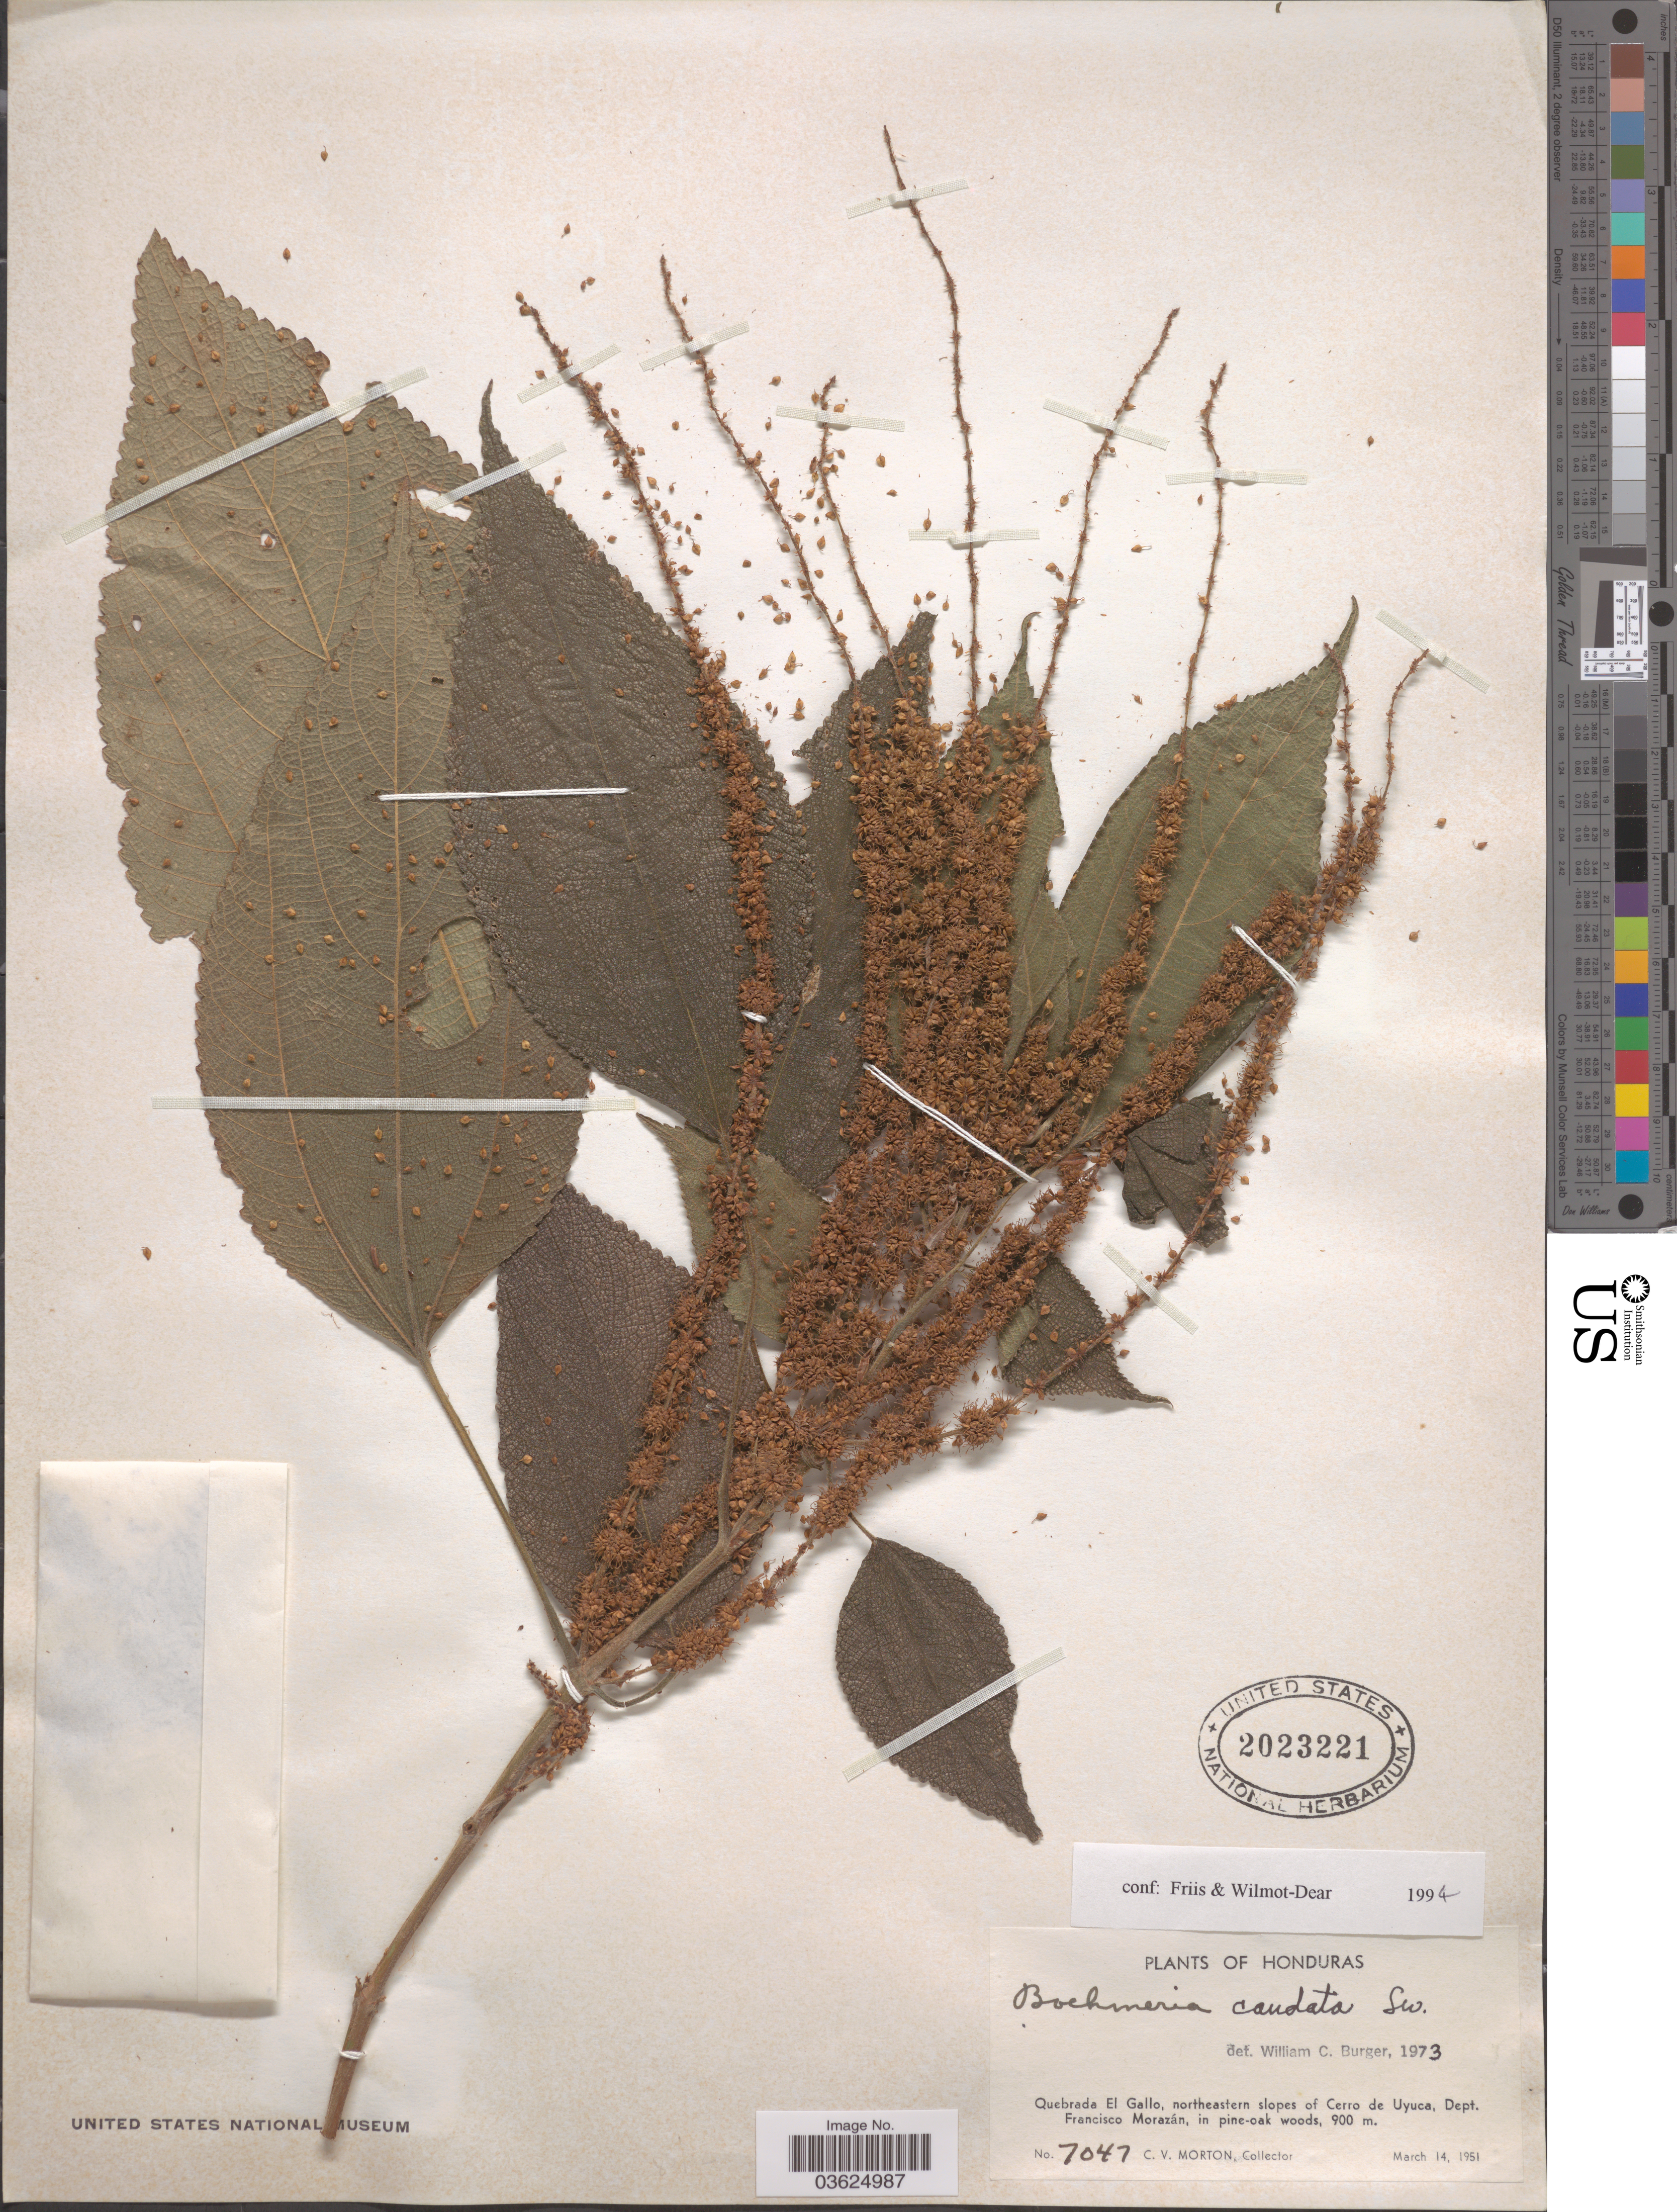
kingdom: Plantae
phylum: Tracheophyta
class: Magnoliopsida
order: Rosales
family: Urticaceae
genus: Boehmeria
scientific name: Boehmeria caudata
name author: Sw.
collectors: C. V. Morton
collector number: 7047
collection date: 1951-03-14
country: Honduras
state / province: Fco. Morazán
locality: Quebrada El Gallo, northeastern slopes of Cerro de Uyuca, Dept. Francisco Morazán.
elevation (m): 900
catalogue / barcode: US 2023221